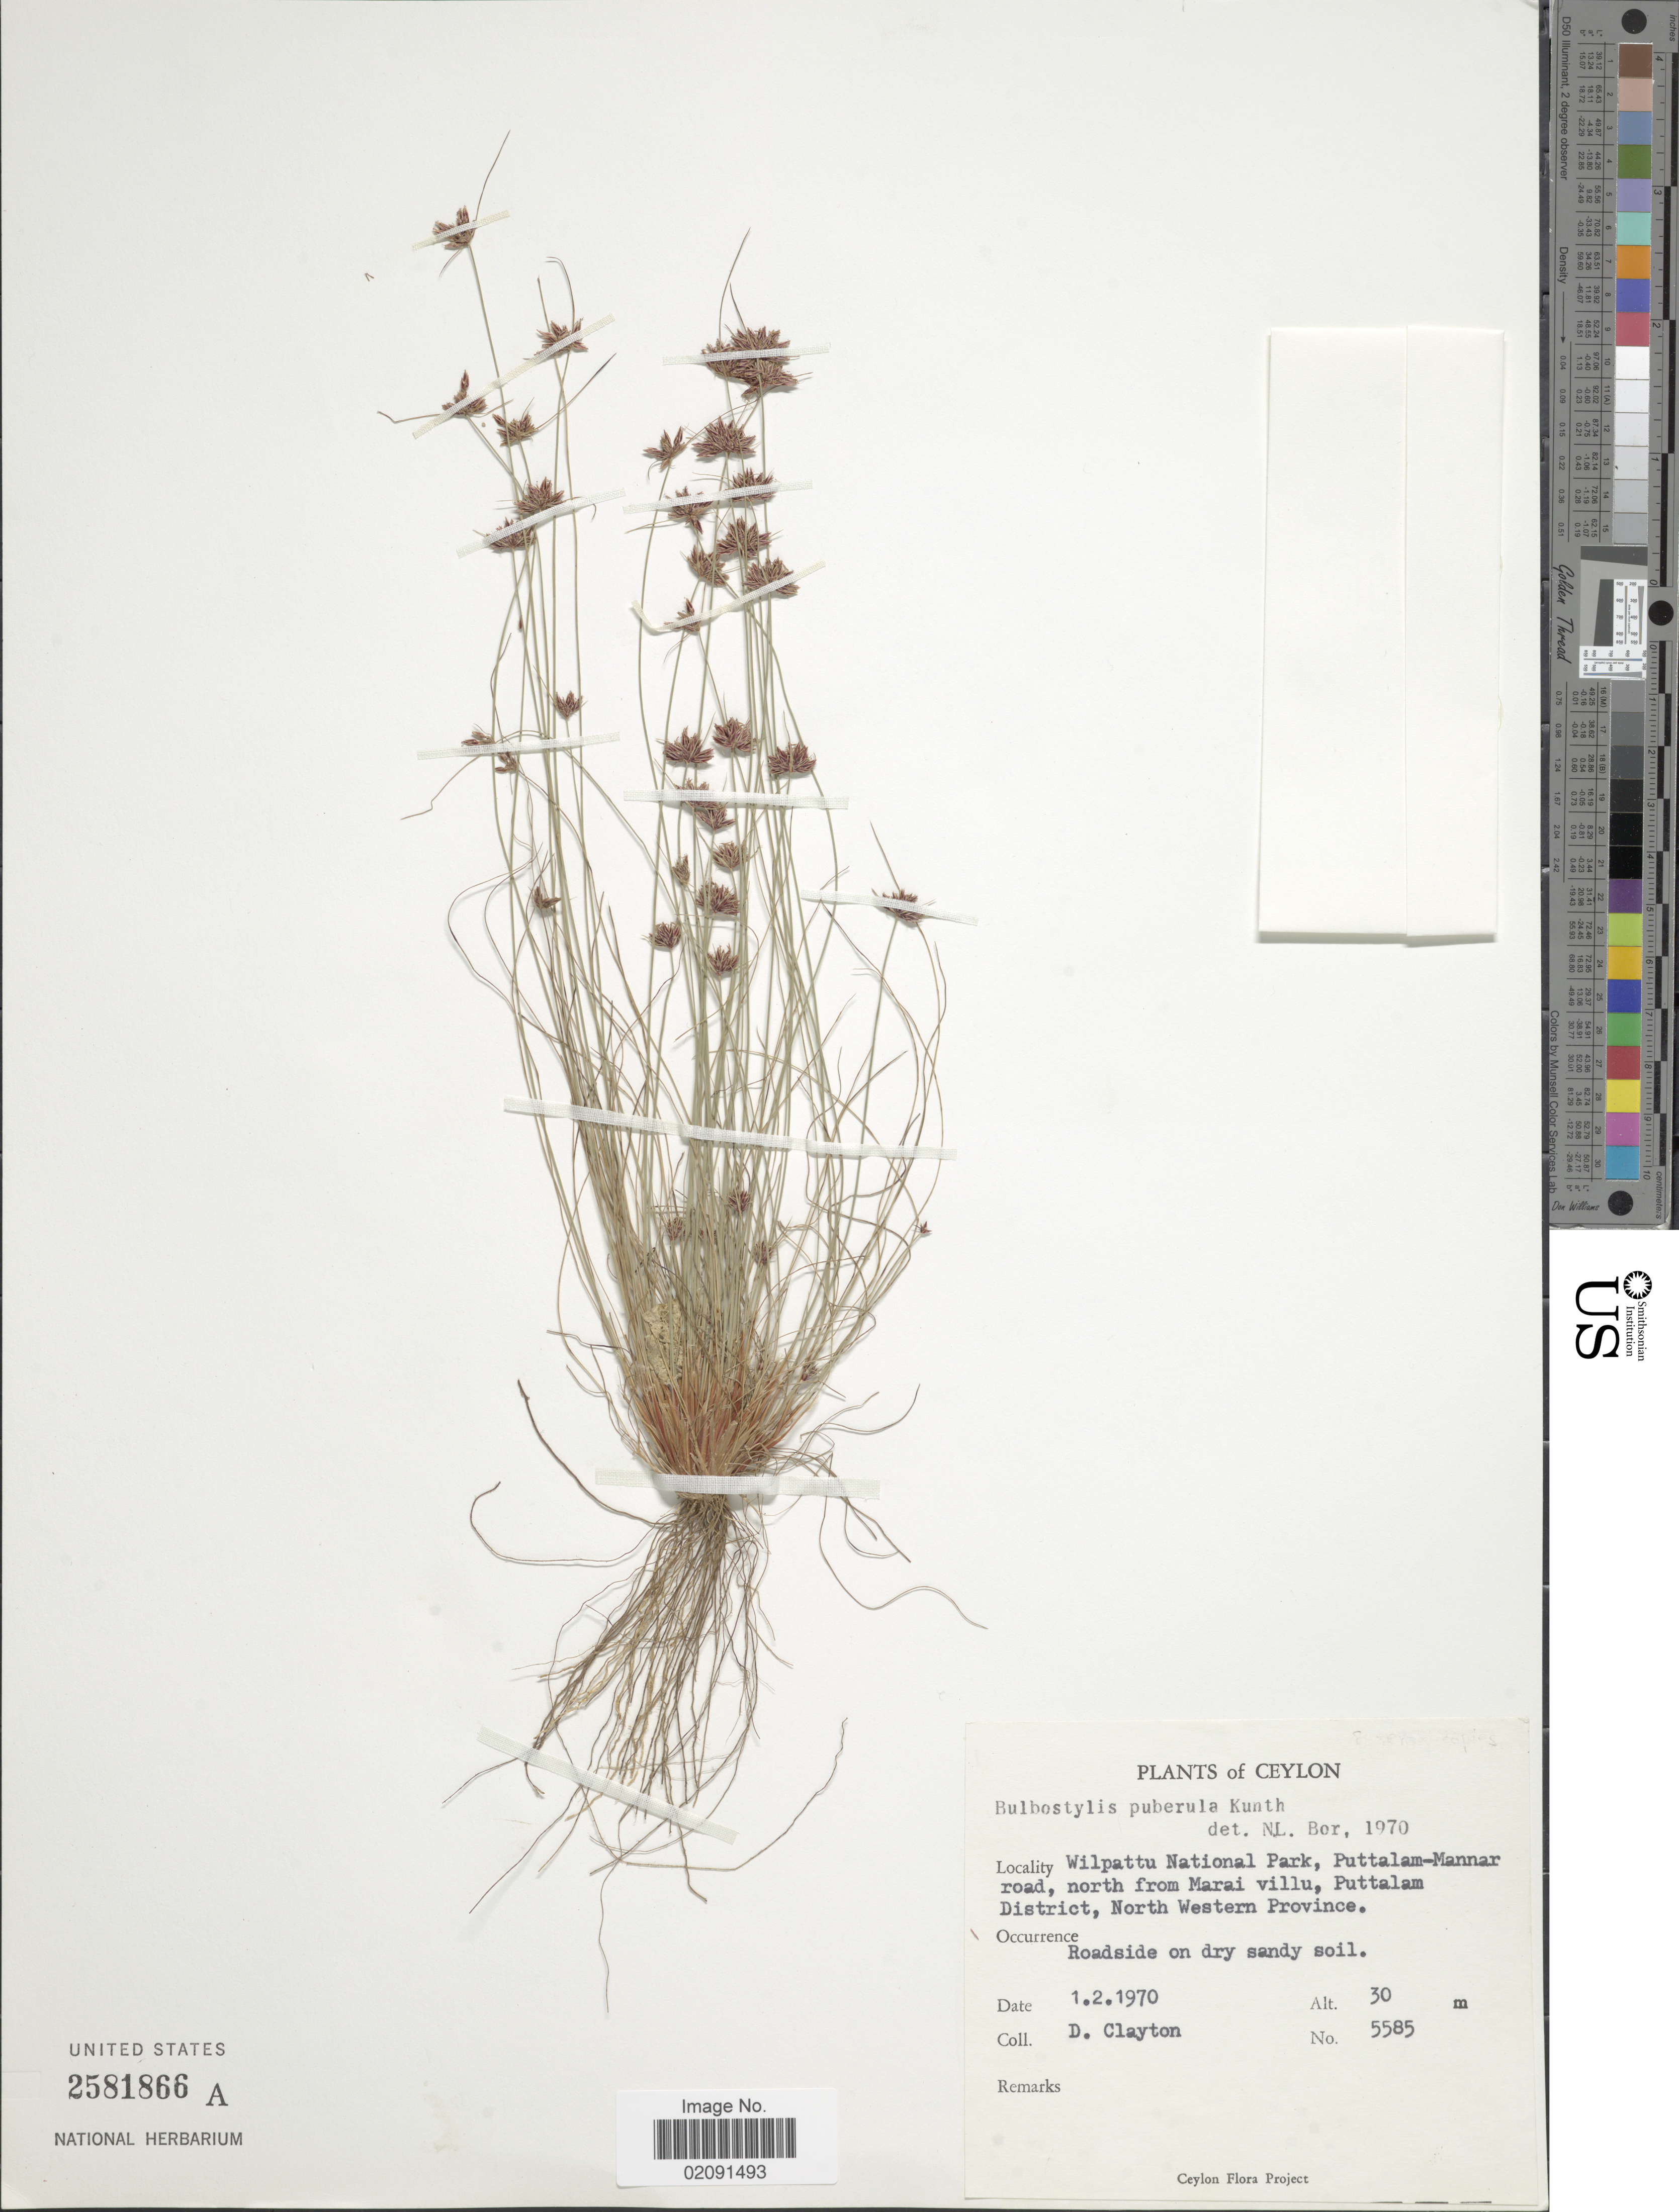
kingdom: Plantae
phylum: Tracheophyta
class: Liliopsida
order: Poales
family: Cyperaceae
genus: Bulbostylis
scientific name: Bulbostylis sp.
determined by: Strong, Mark T., (BOT), Smithsonian Institution - National Museum of Natural History (UNITED STATES)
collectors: D. Clayton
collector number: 5585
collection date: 1970-02-01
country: Sri Lanka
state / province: North Western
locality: Wilpattu National Park, Puttalam-Mannar road, north from Marai villu, Puttalam District, roadside on dry sandy soil.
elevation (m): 30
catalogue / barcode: US 2581866A